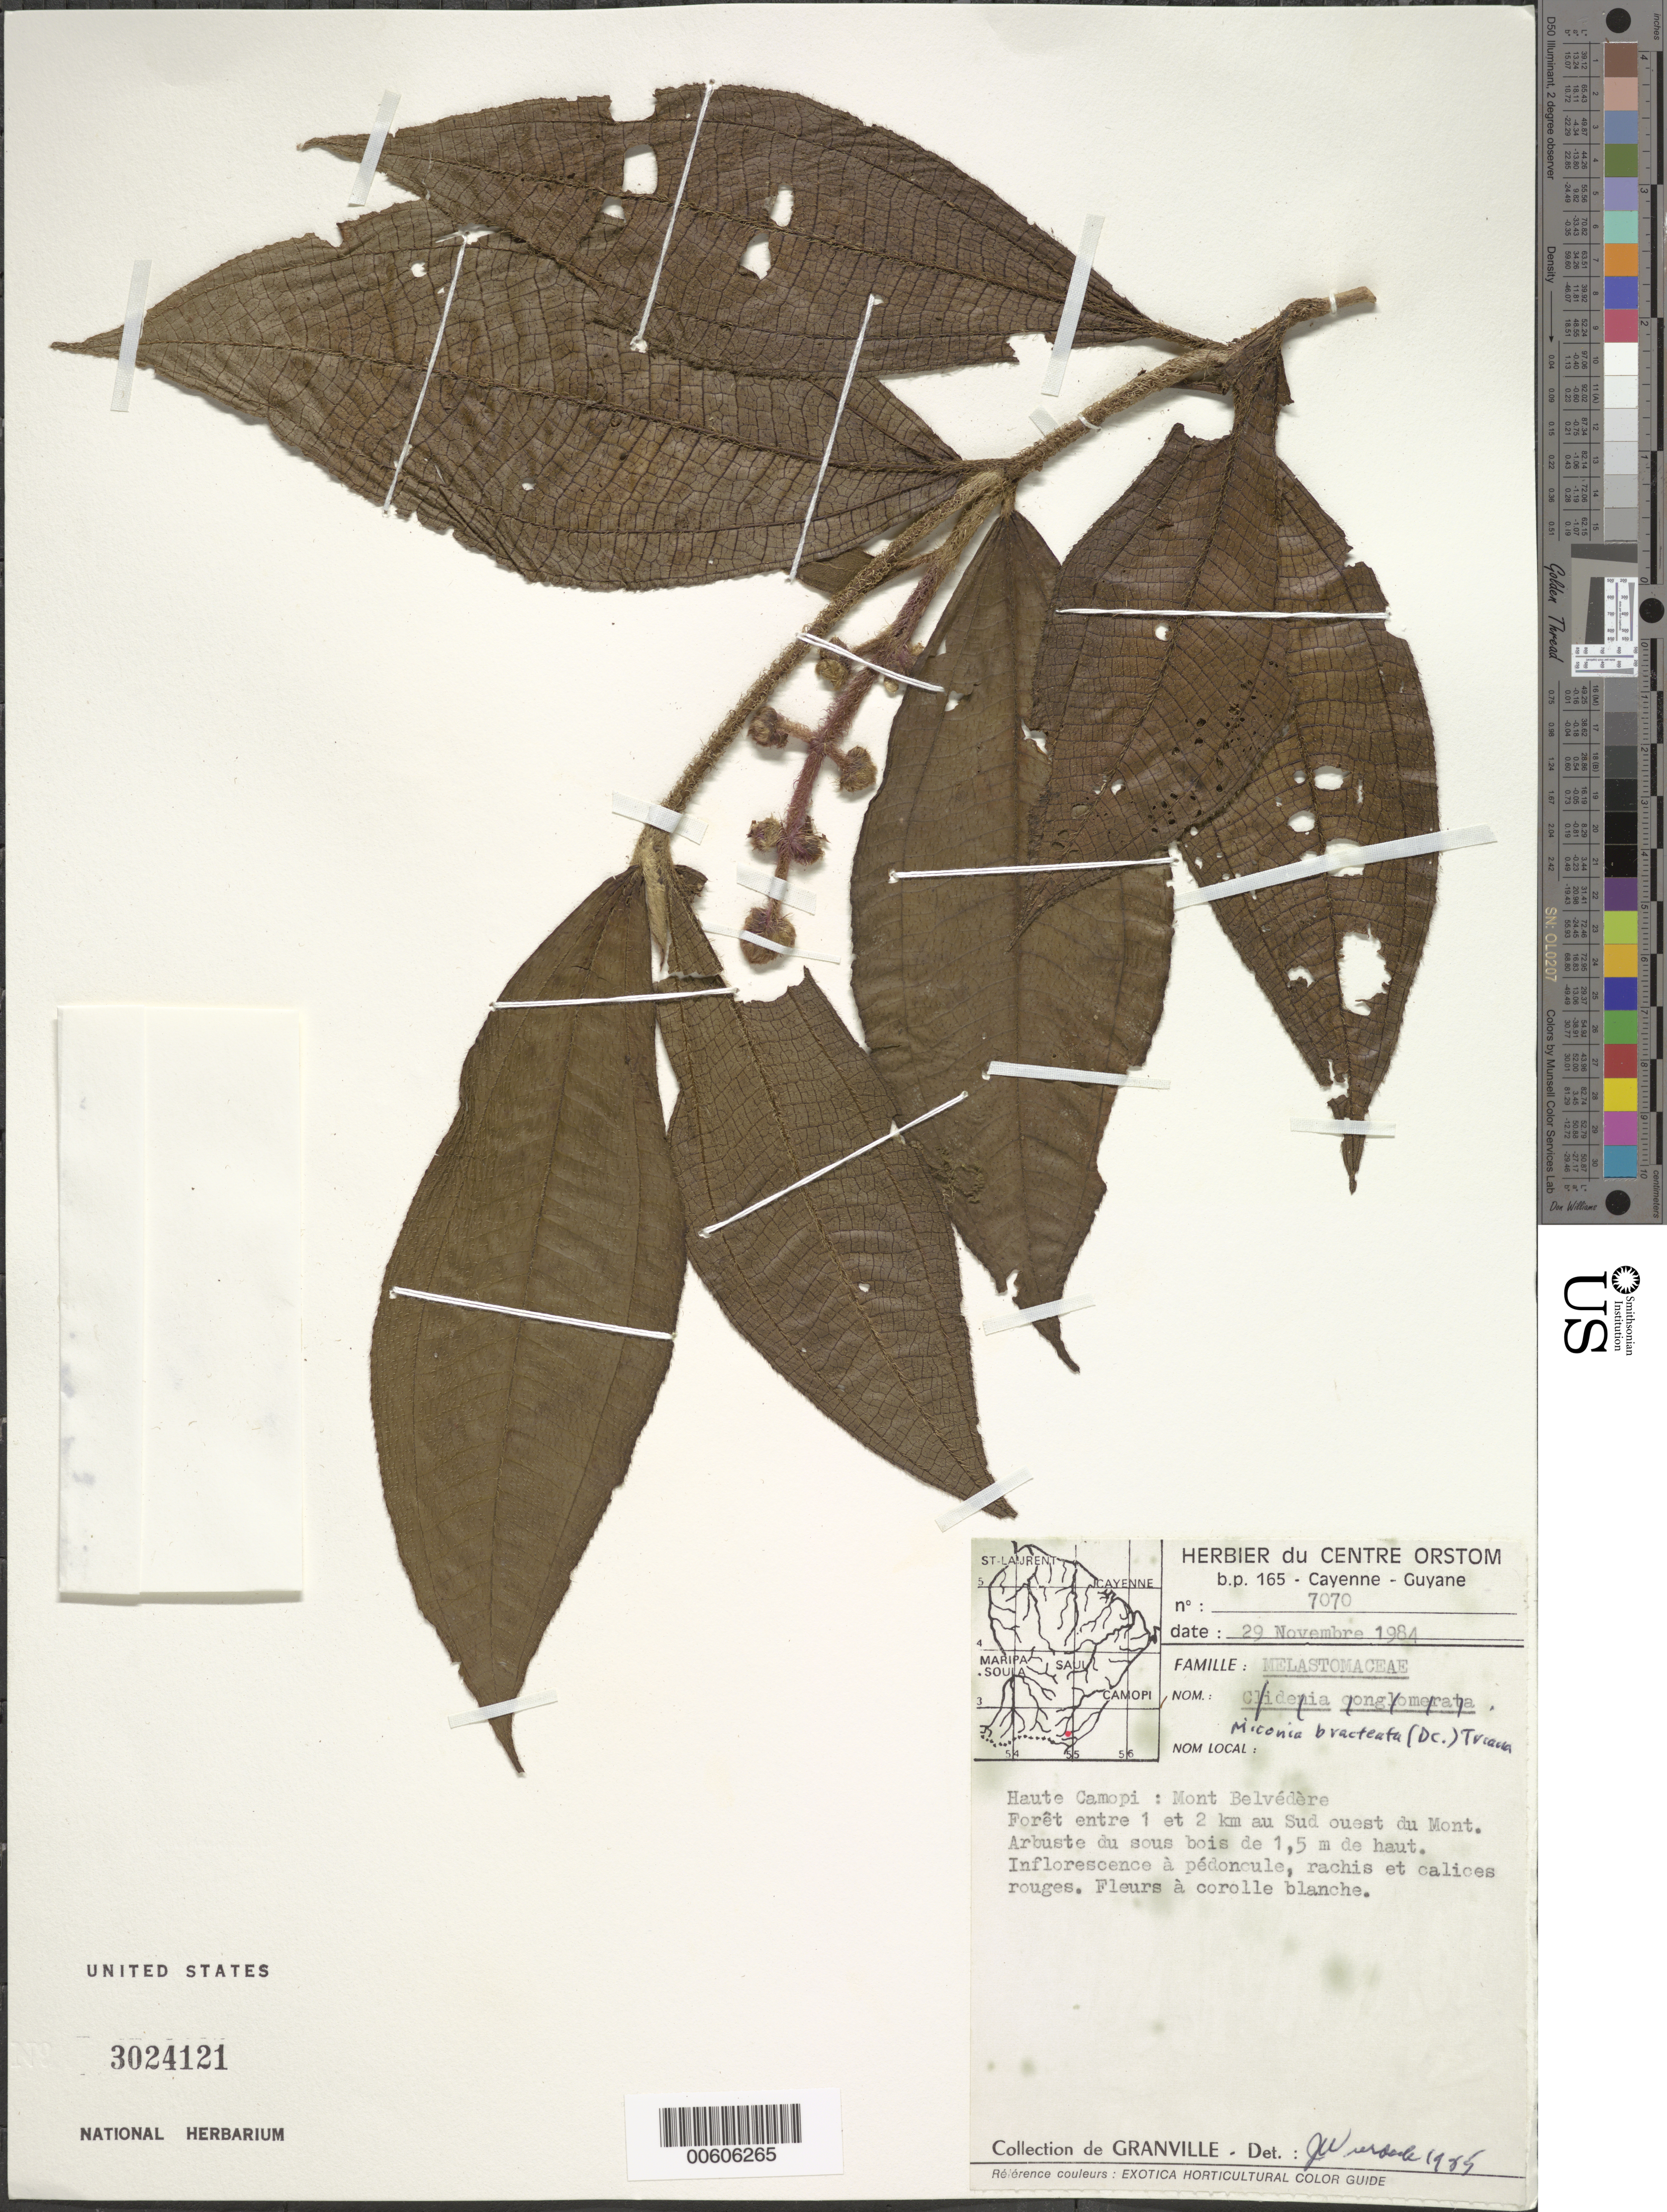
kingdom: Plantae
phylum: Tracheophyta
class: Magnoliopsida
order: Myrtales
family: Melastomataceae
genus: Miconia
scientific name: Miconia bracteata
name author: (DC.) Triana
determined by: Wurdack, John J., (US), US (UNITED STATES)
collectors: J.-J. de Granville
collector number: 7070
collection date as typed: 29-Nov-84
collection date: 1984-11-29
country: French Guiana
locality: Mont Belvédère, haute Camopi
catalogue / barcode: US 3024121